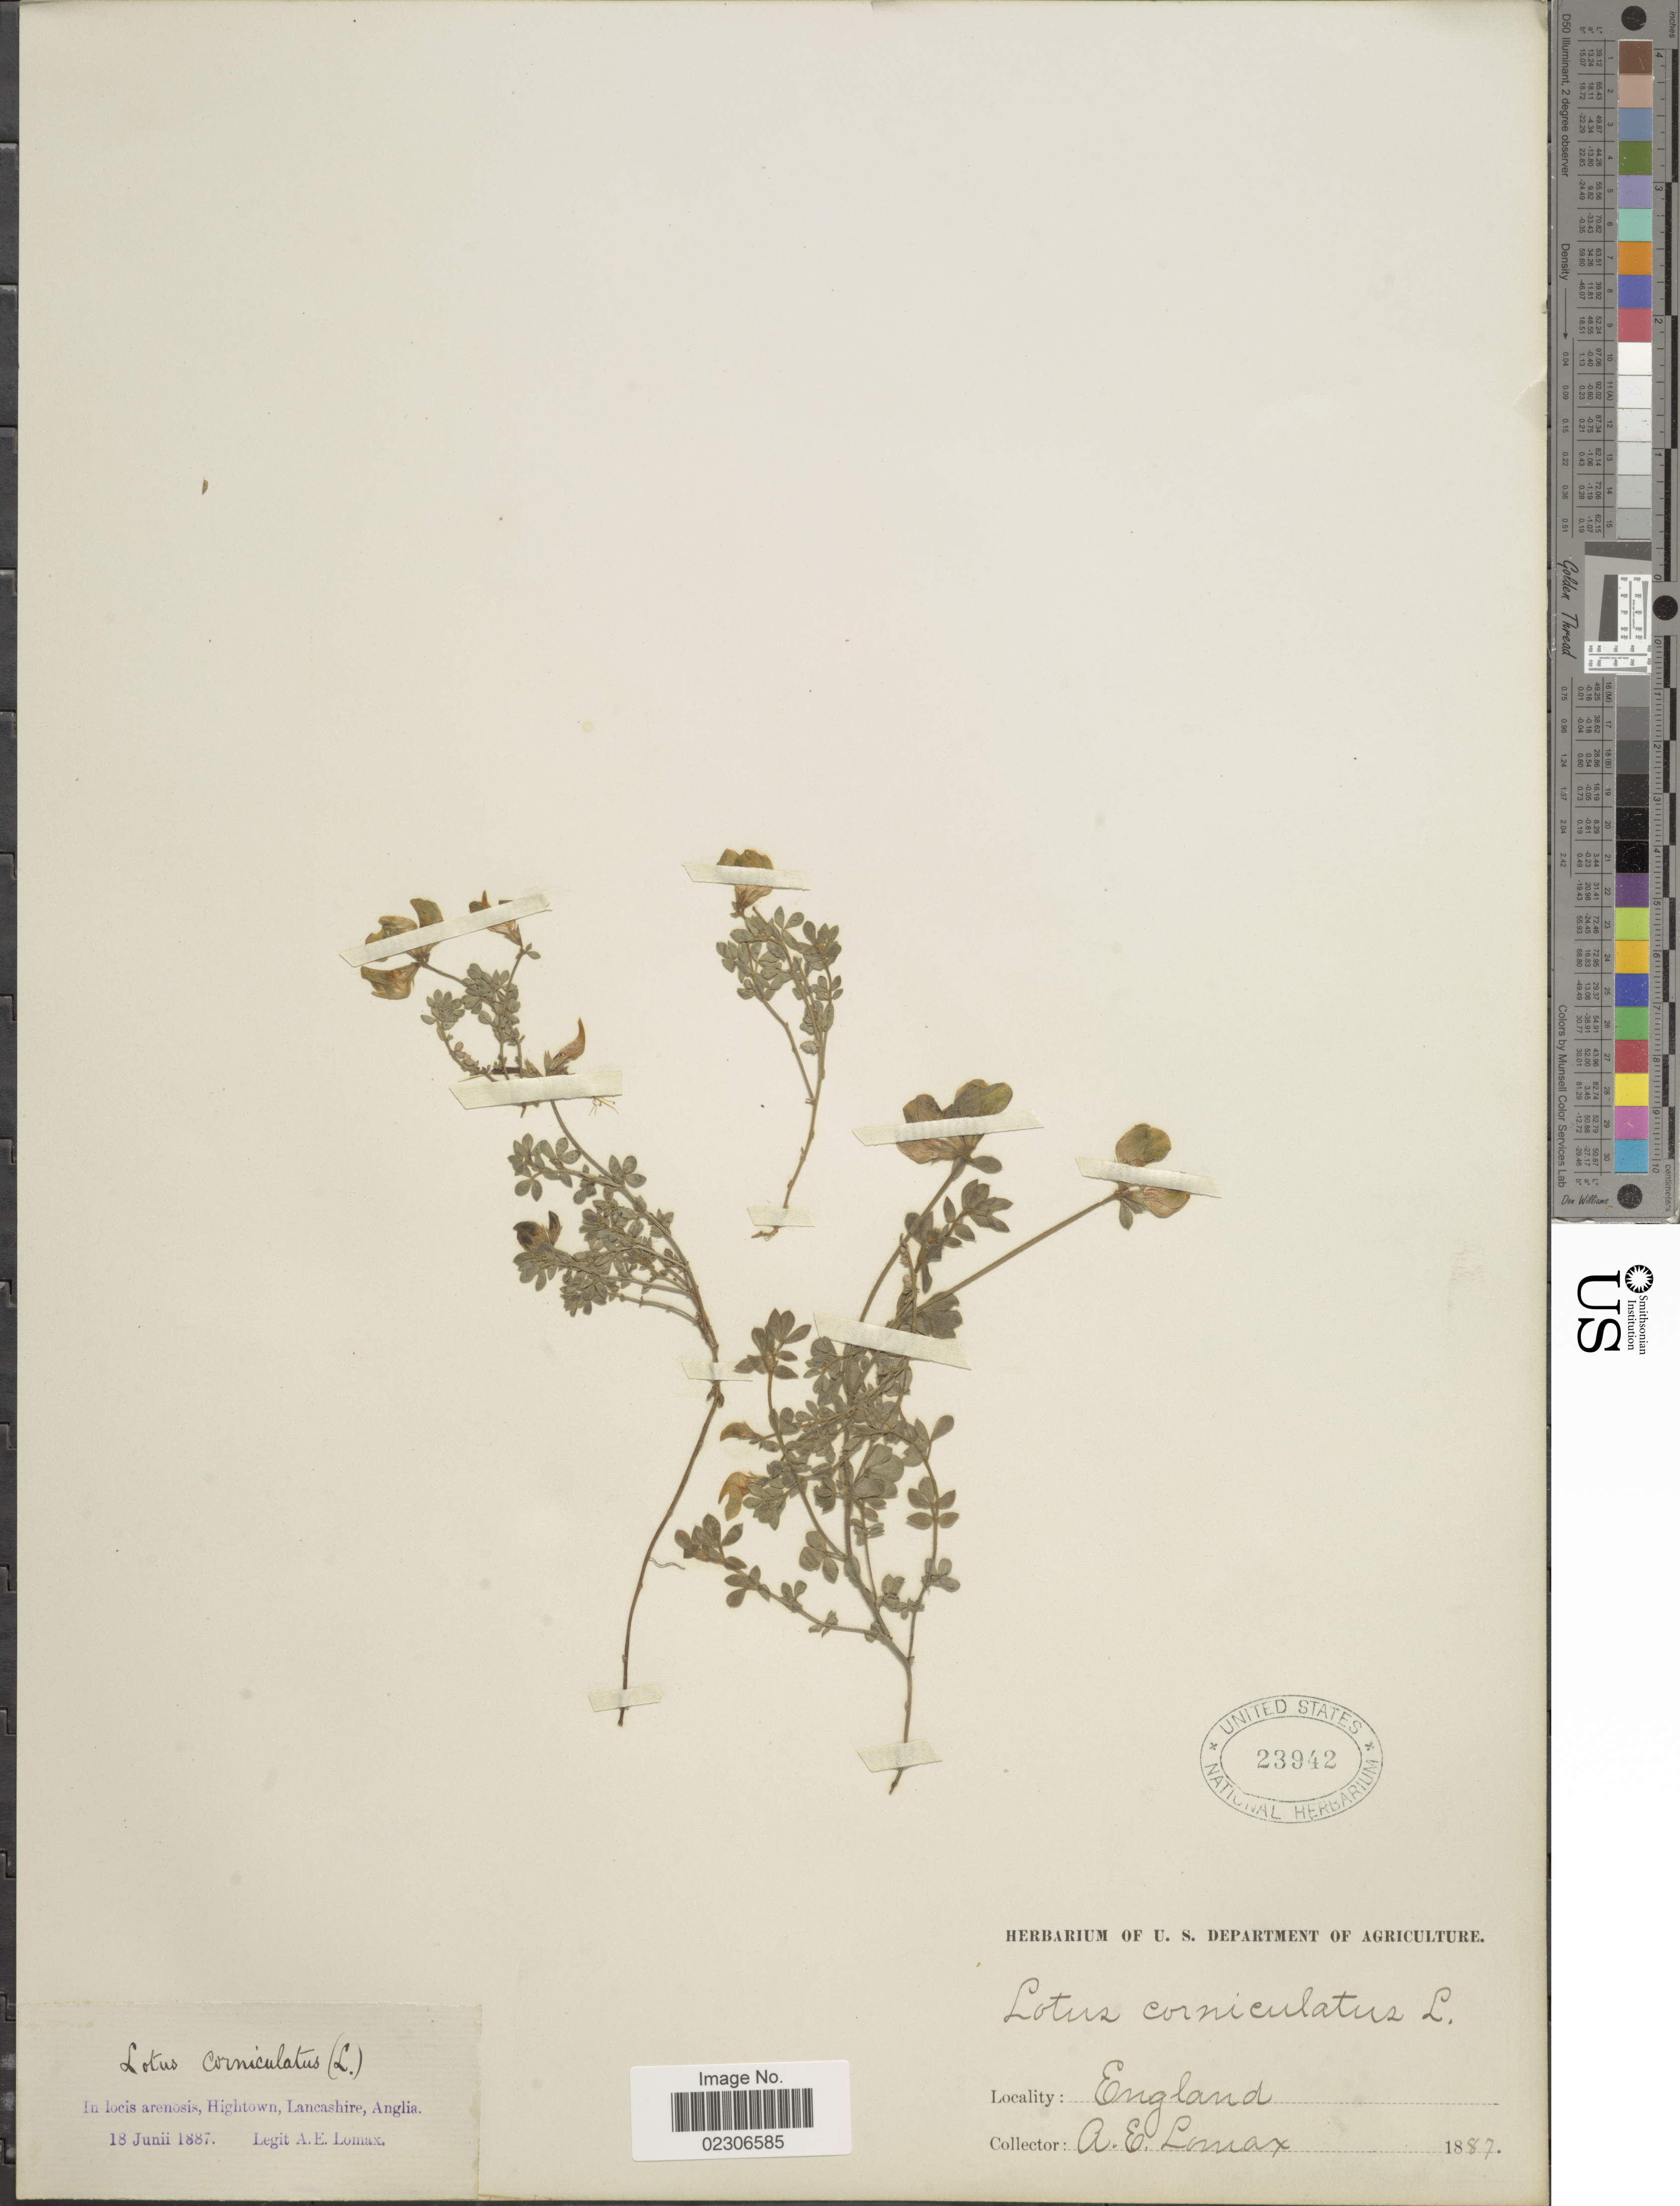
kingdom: Plantae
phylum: Tracheophyta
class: Magnoliopsida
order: Fabales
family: Fabaceae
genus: Lotus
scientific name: Lotus corniculatus var. alpinus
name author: Ser.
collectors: A. Lomax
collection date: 1887-06-18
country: United Kingdom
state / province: England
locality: Hightown, Lancashire, Anglia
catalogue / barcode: US 23942